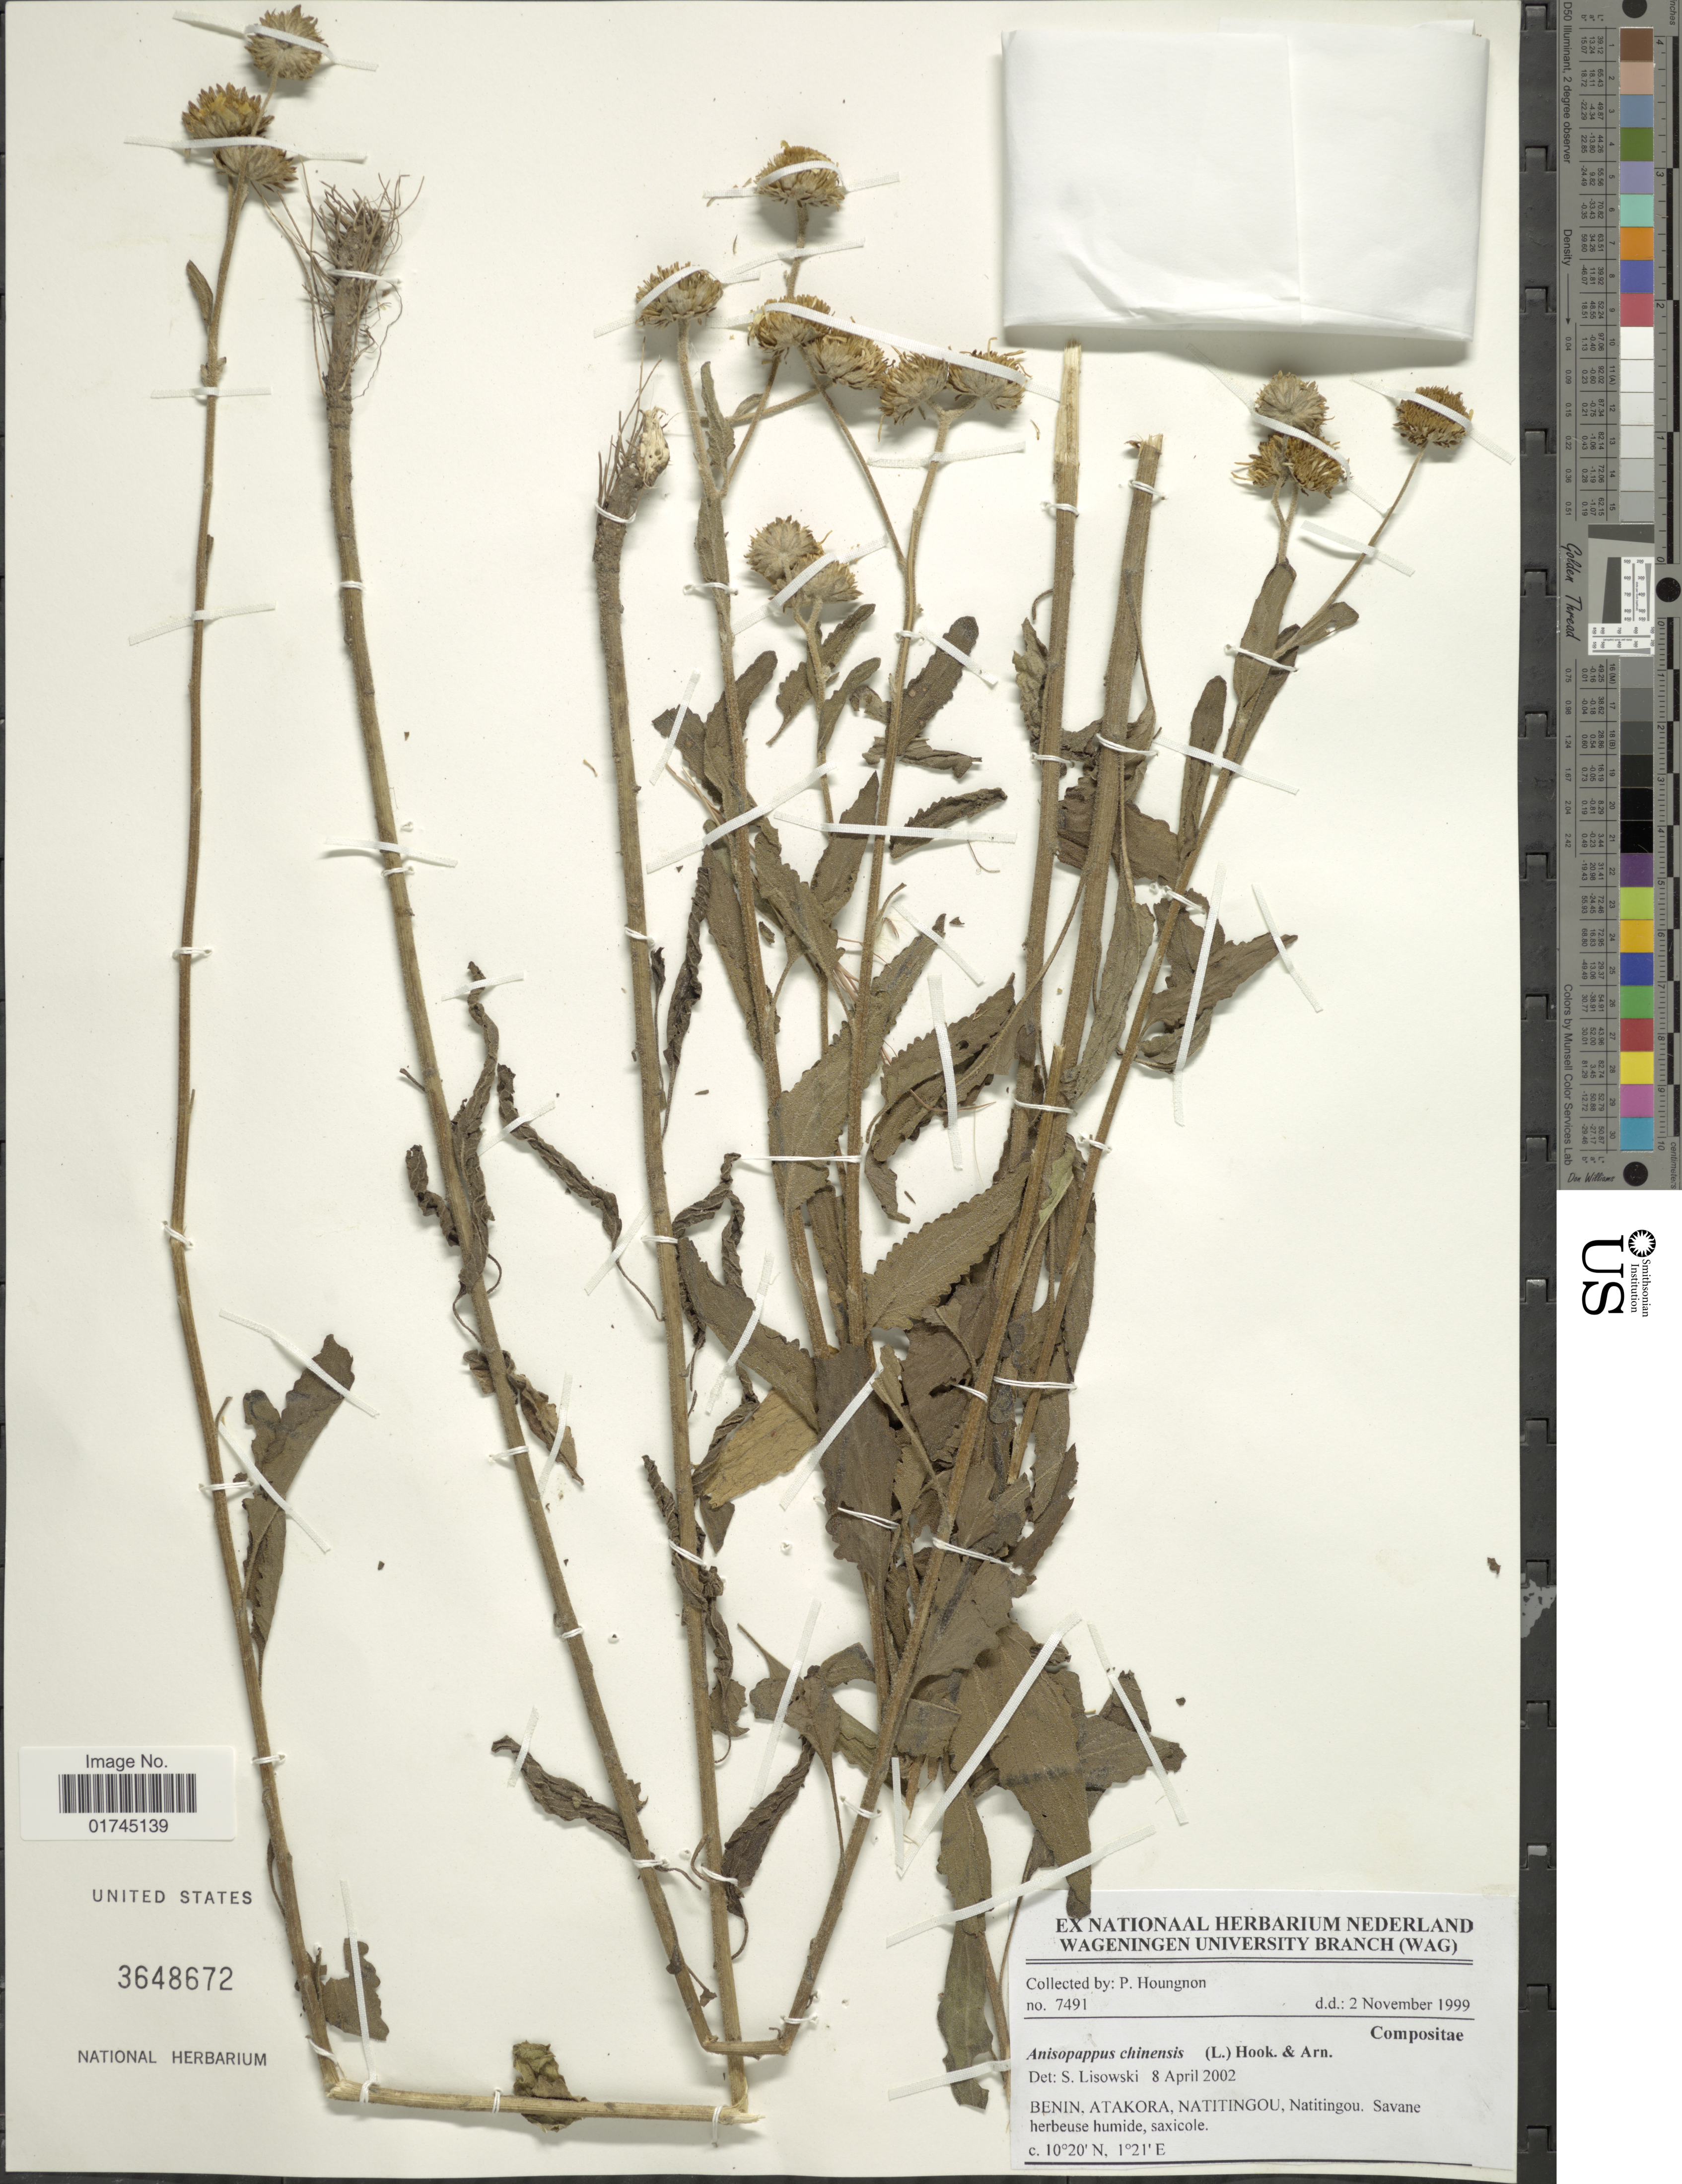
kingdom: Plantae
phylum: Tracheophyta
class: Magnoliopsida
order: Asterales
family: Asteraceae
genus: Anisopappus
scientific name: Anisopappus chinensis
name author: Hook. & Arn.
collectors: P. Hougnon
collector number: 7491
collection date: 1999-11-02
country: Benin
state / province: Atakora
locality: Natitingou, Savane herbeuse humide, saxicole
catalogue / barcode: US 3648672